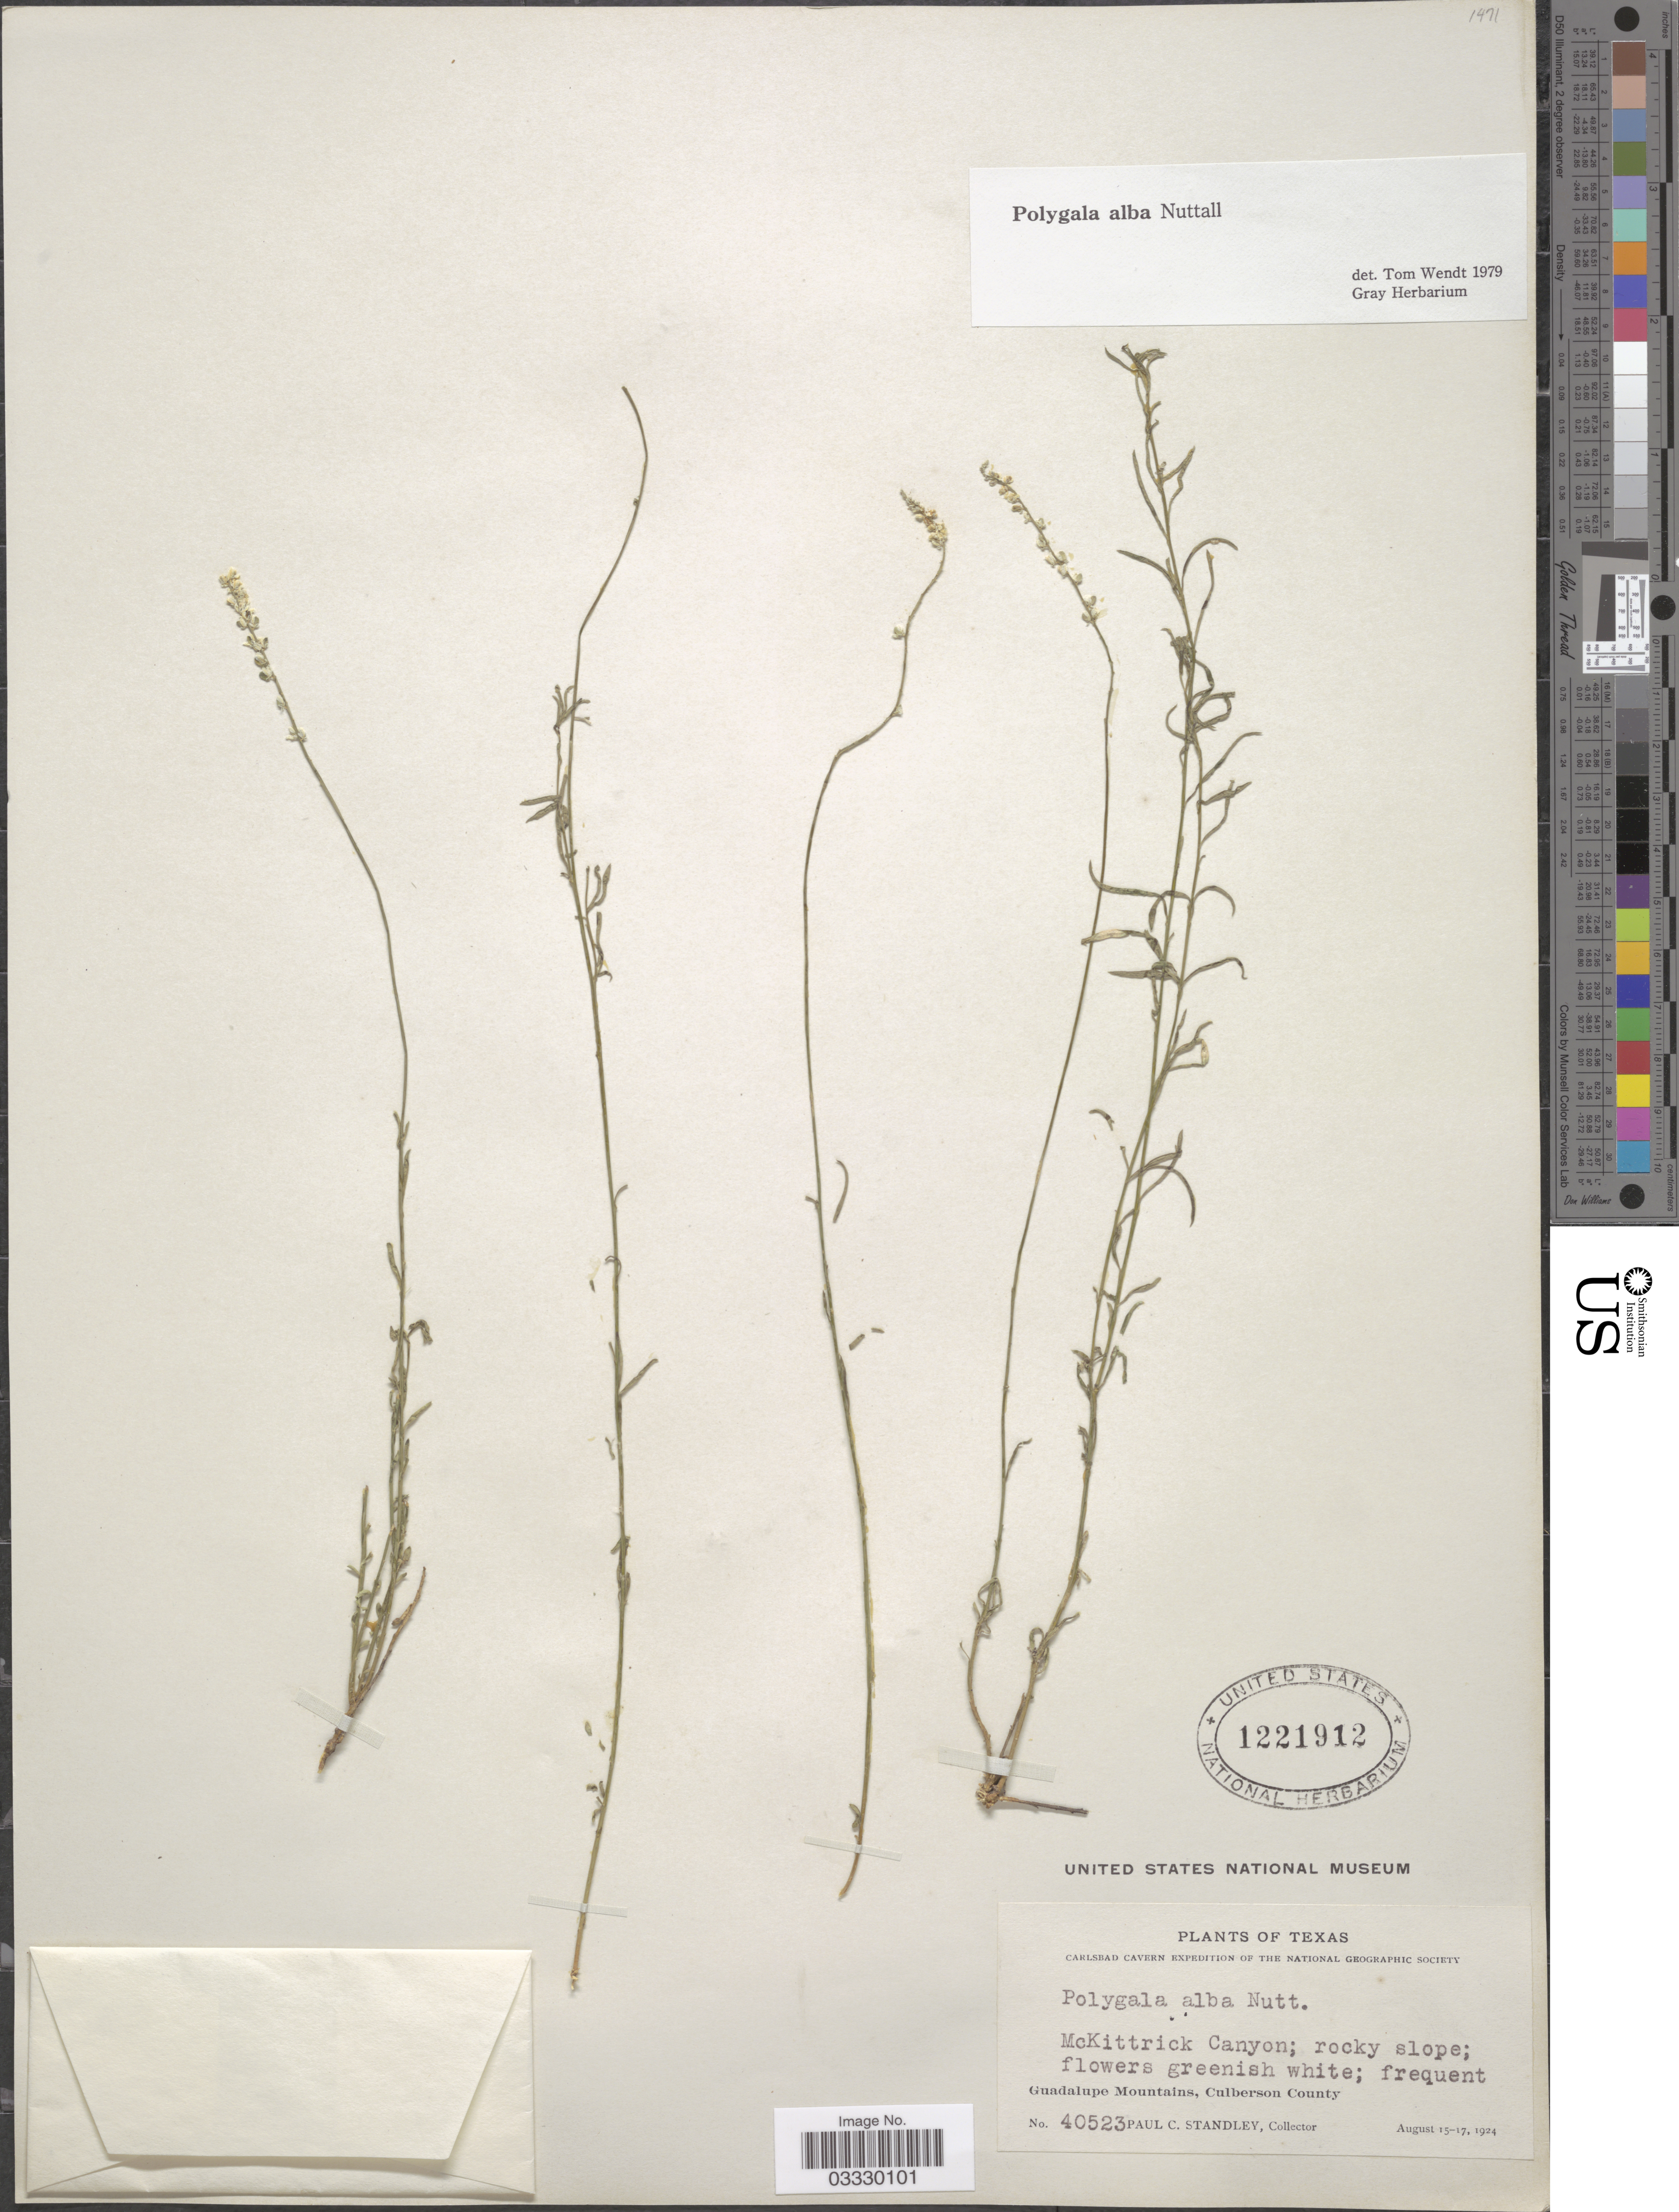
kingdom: Plantae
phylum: Tracheophyta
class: Magnoliopsida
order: Fabales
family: Polygalaceae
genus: Polygala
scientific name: Polygala alba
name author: Nutt.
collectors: P. C. Standley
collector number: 40523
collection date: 1924-08-15/1924-08-17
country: United States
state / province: Texas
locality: Guadalupe Mountains, Culberson County.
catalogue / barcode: US 1221912